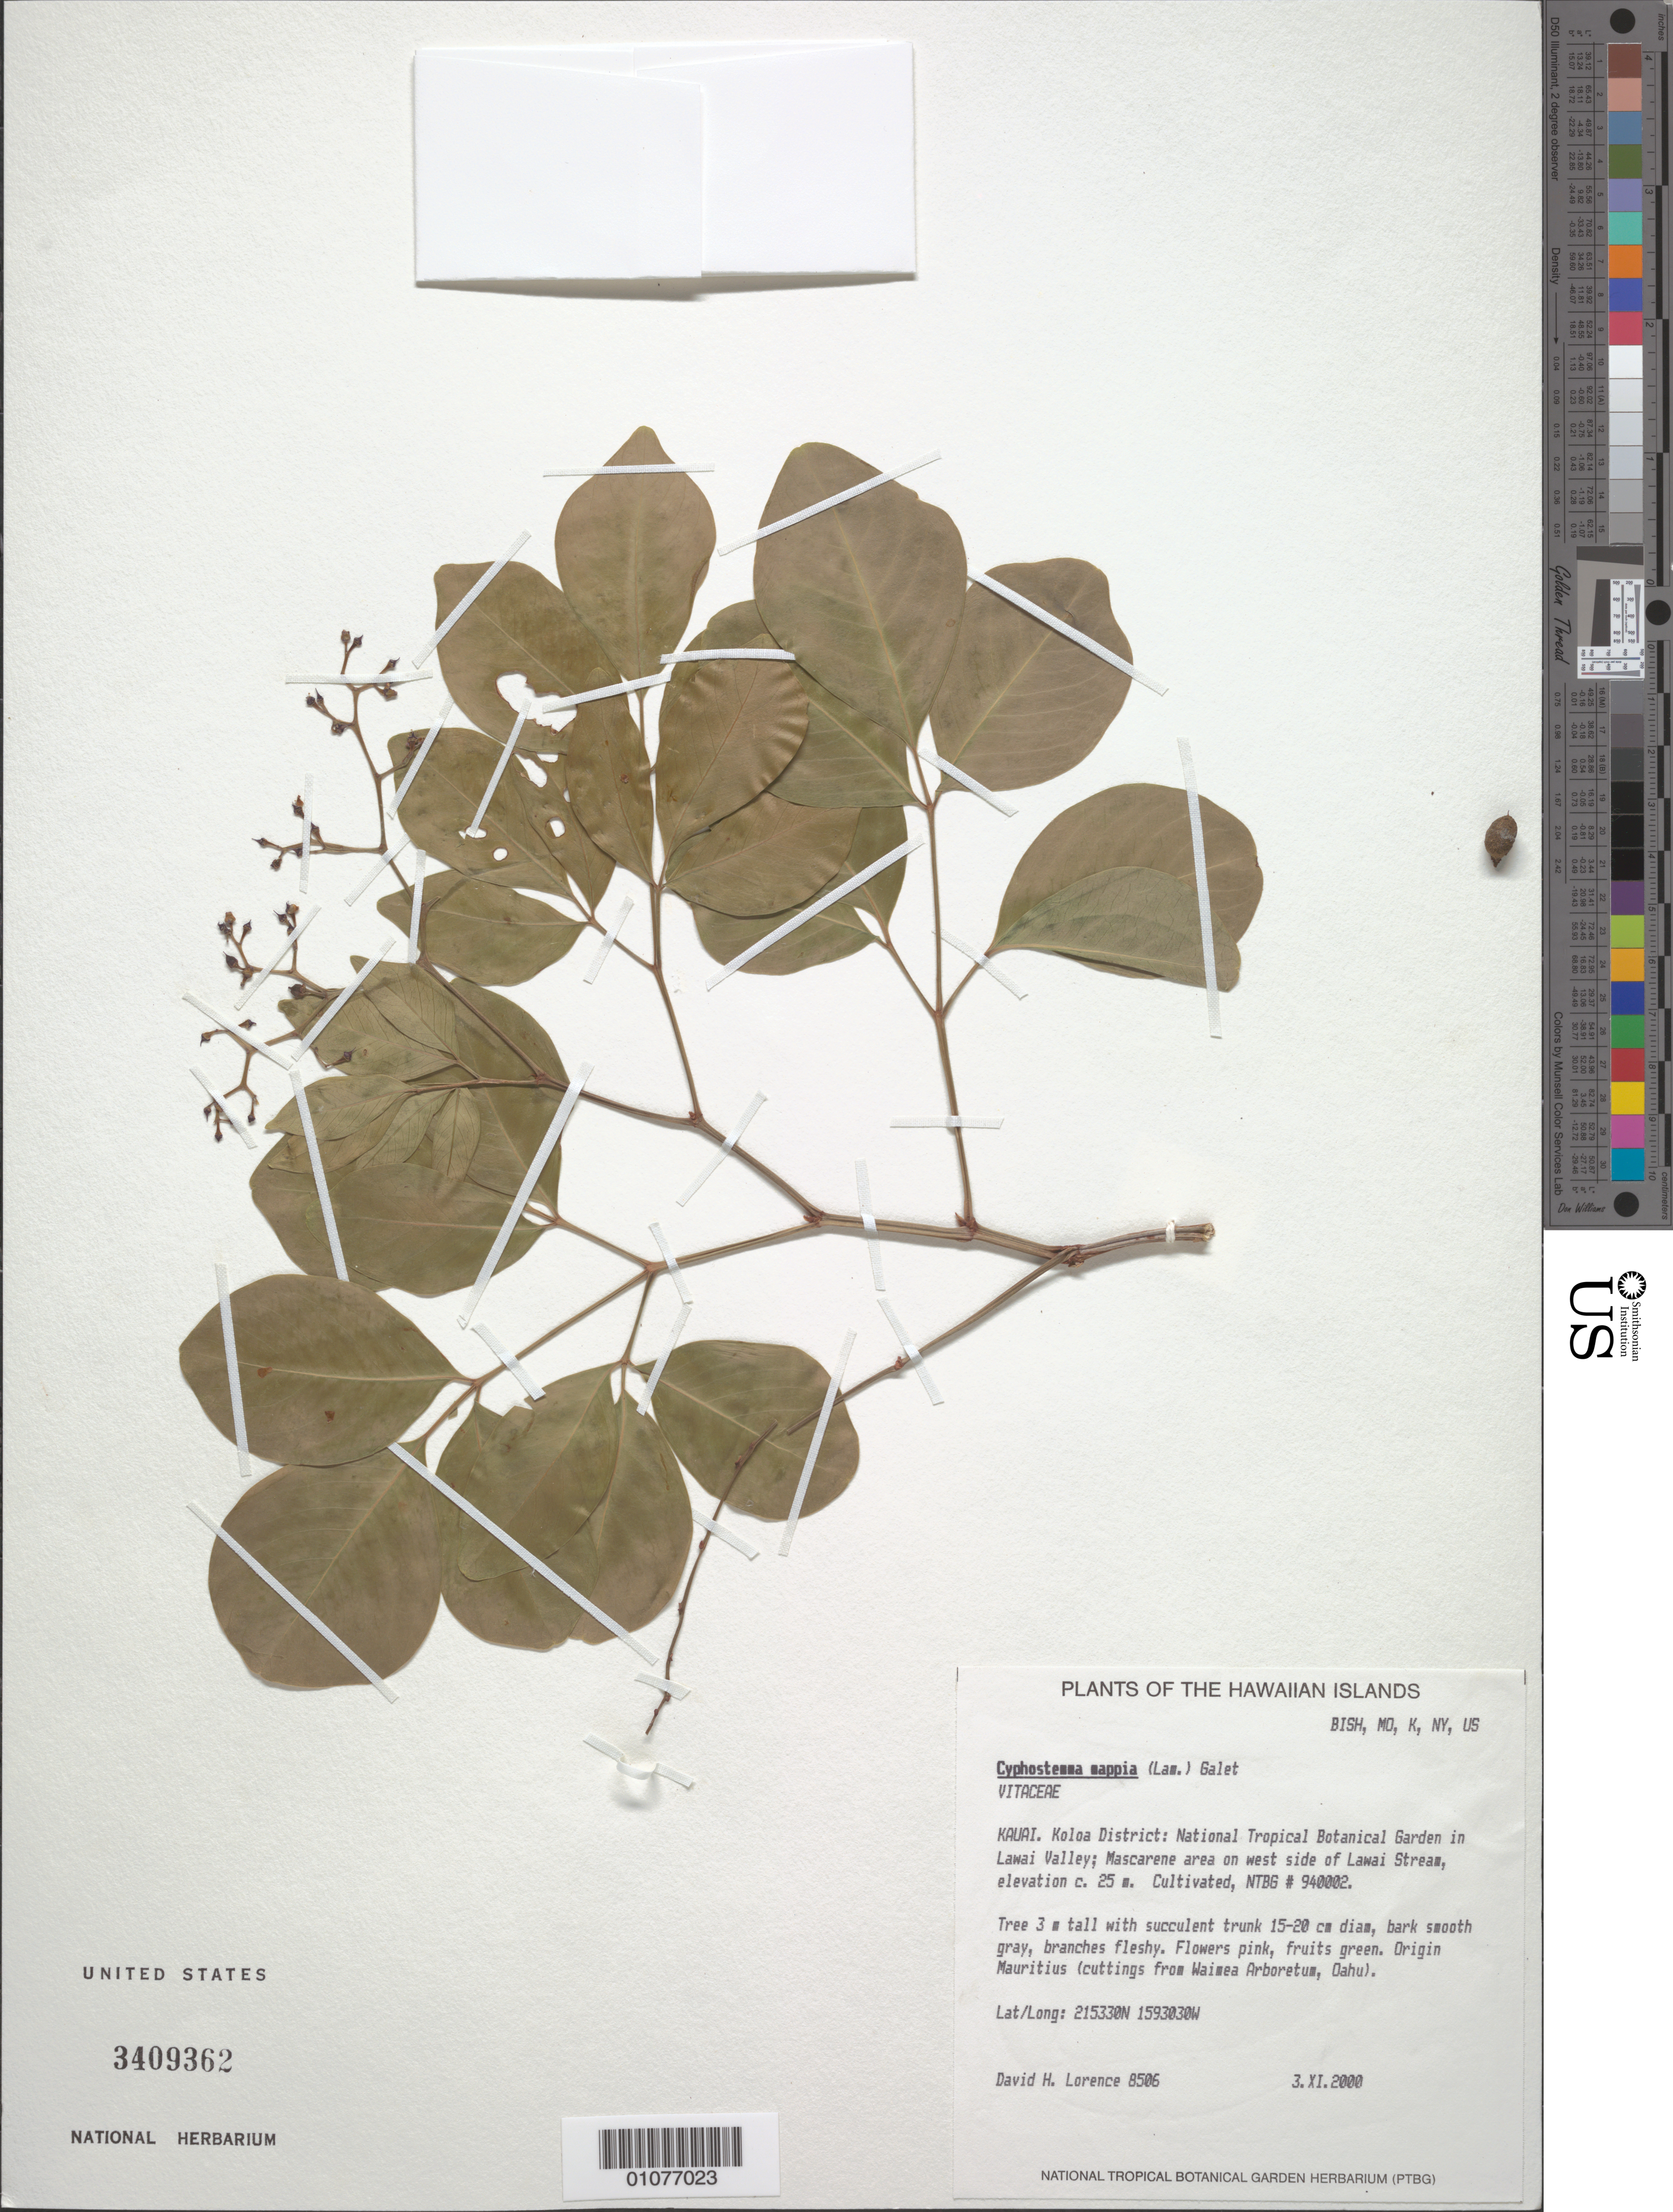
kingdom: Plantae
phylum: Tracheophyta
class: Magnoliopsida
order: Vitales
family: Vitaceae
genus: Cyphostemma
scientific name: Cyphostemma mappia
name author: (Lam.) Galet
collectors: D. Lorence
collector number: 8506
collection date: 2000-11-03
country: United States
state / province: Hawaii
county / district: Kauai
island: Kaua'i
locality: Koloa District, National Tropical Botanical Garden in Lawai Valley, Mascarene area on W side of Lawai Stream.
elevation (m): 25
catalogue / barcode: US 3409362